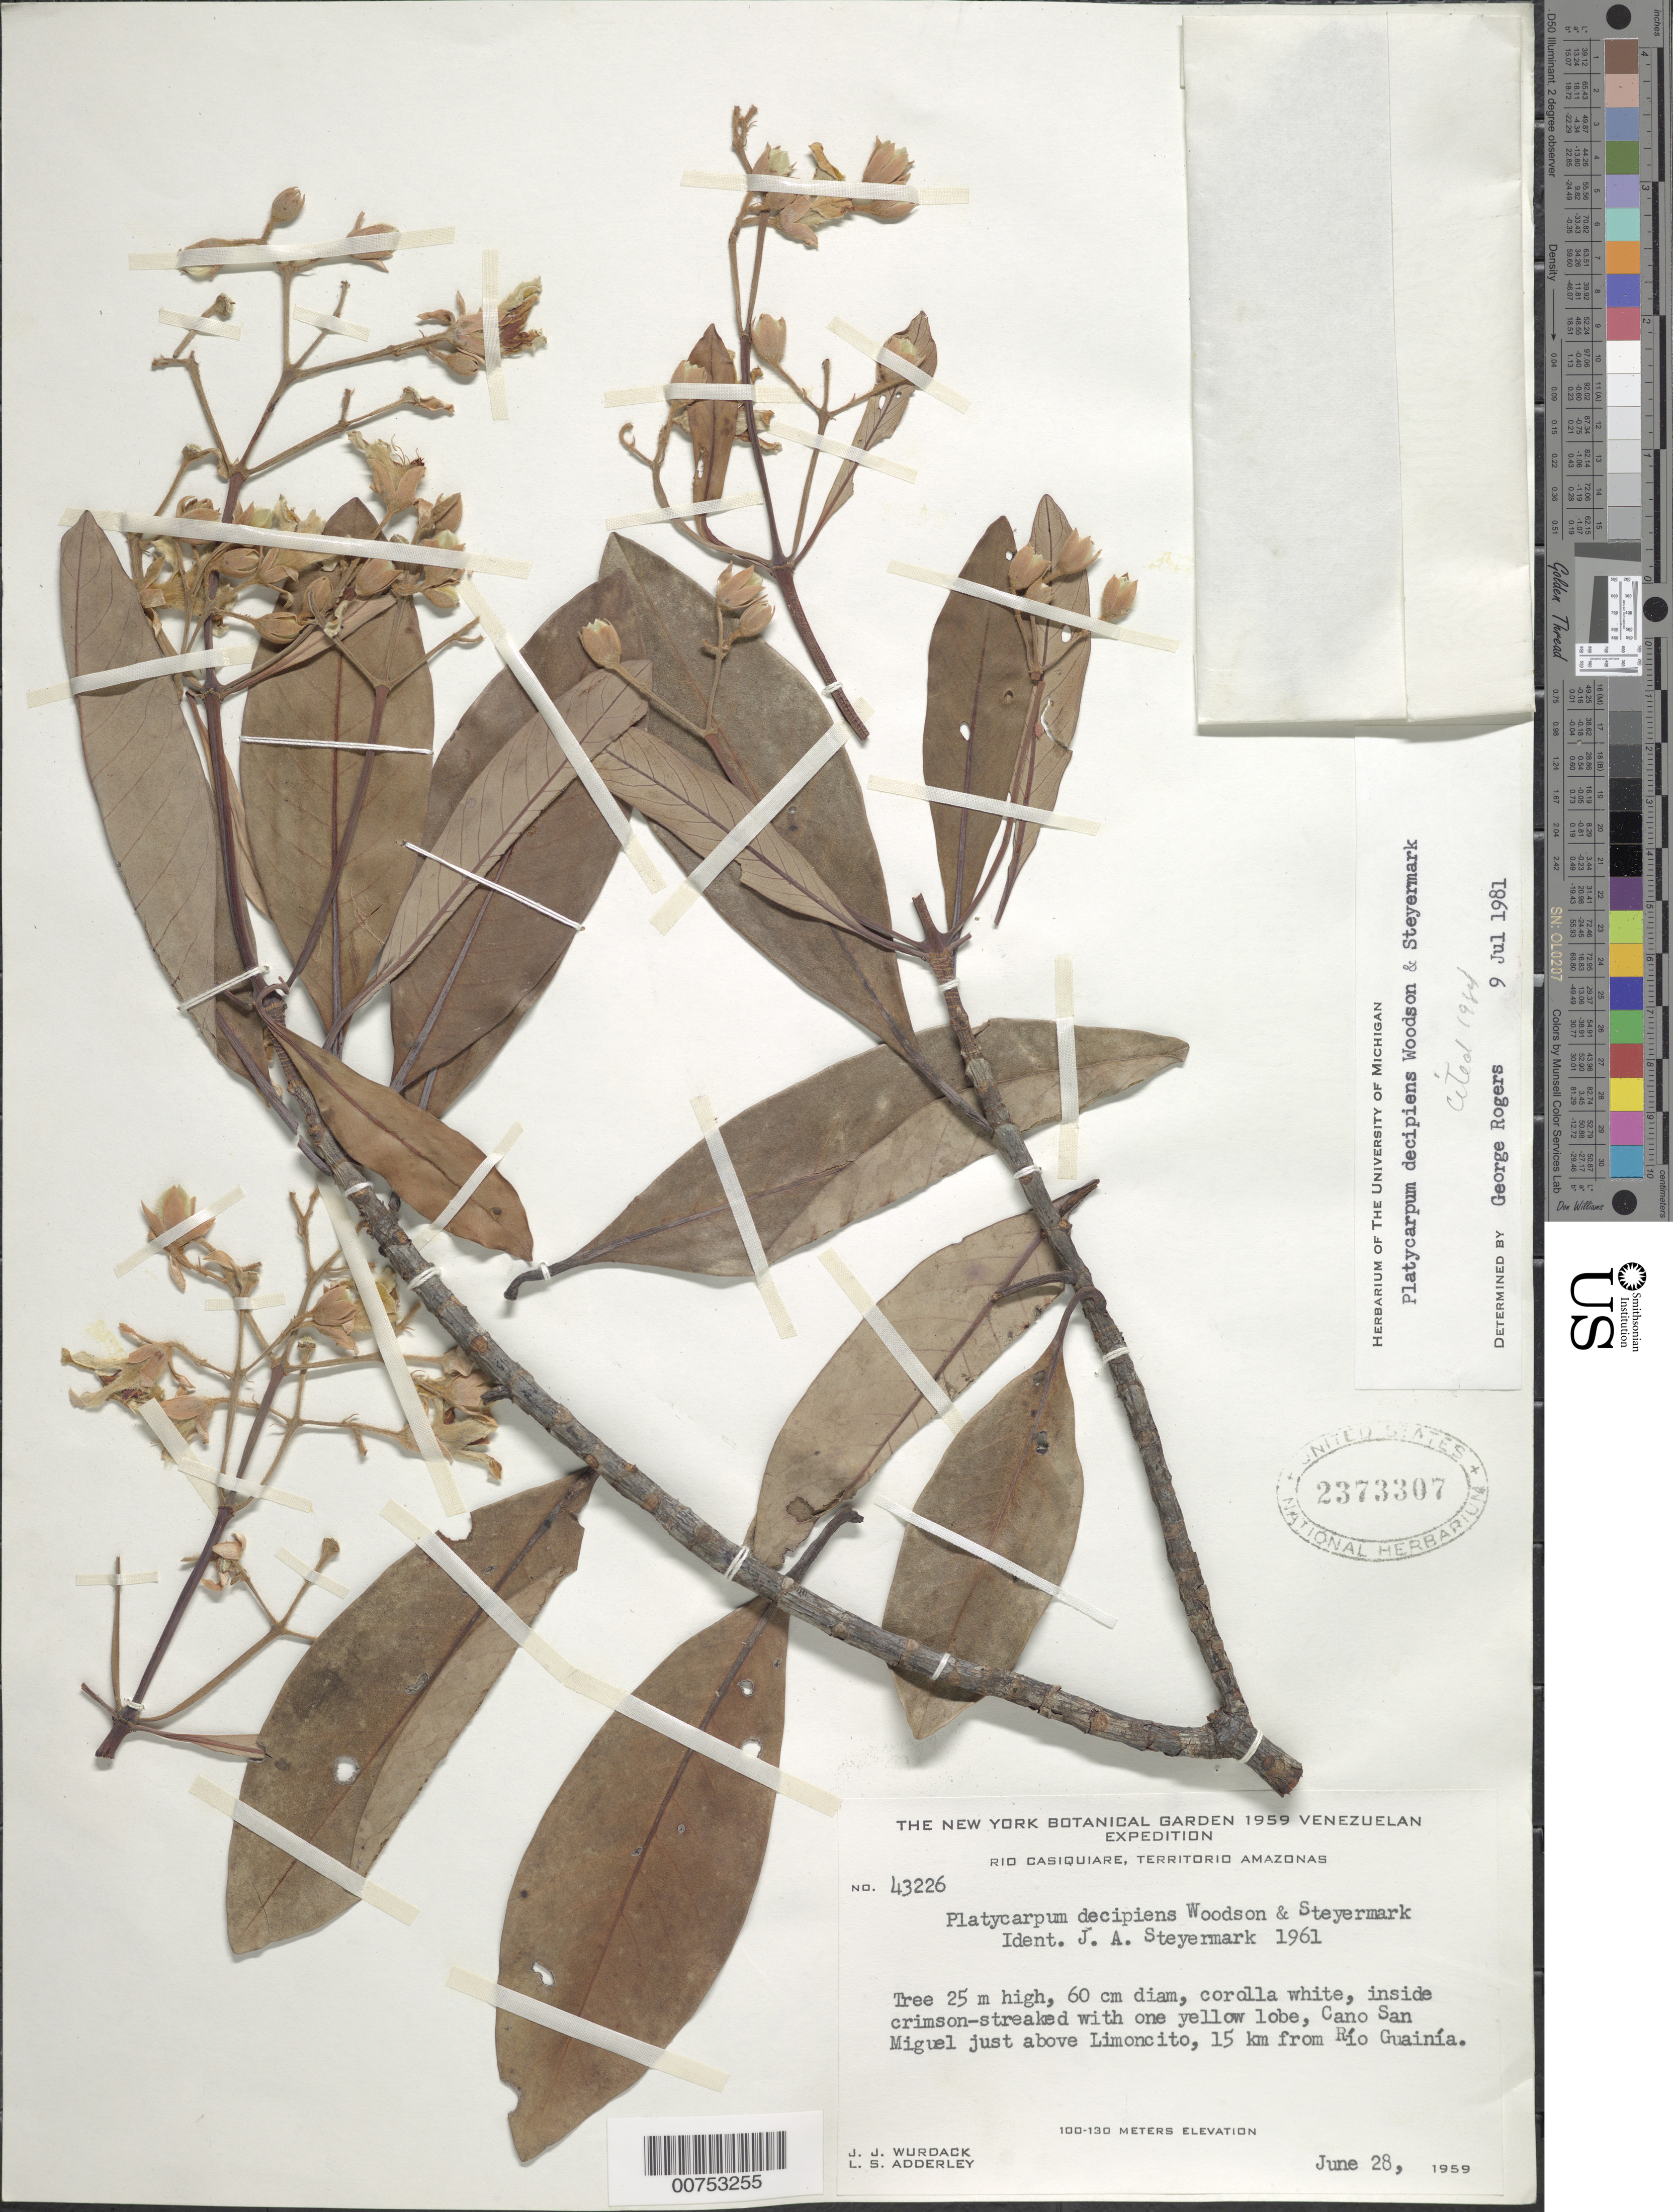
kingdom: Plantae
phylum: Tracheophyta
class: Magnoliopsida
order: Gentianales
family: Rubiaceae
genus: Platycarpum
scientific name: Platycarpum decipiens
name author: Woodson & Steyerm.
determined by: Rogers, G.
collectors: J. J. Wurdack & L. S. Adderley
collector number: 43226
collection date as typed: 28-Jun-59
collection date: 1959-06-28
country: Venezuela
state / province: Amazonas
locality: Caño San Miguel, just above Limoncito (15 km from Río Guainia)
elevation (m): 100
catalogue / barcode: US 2373307